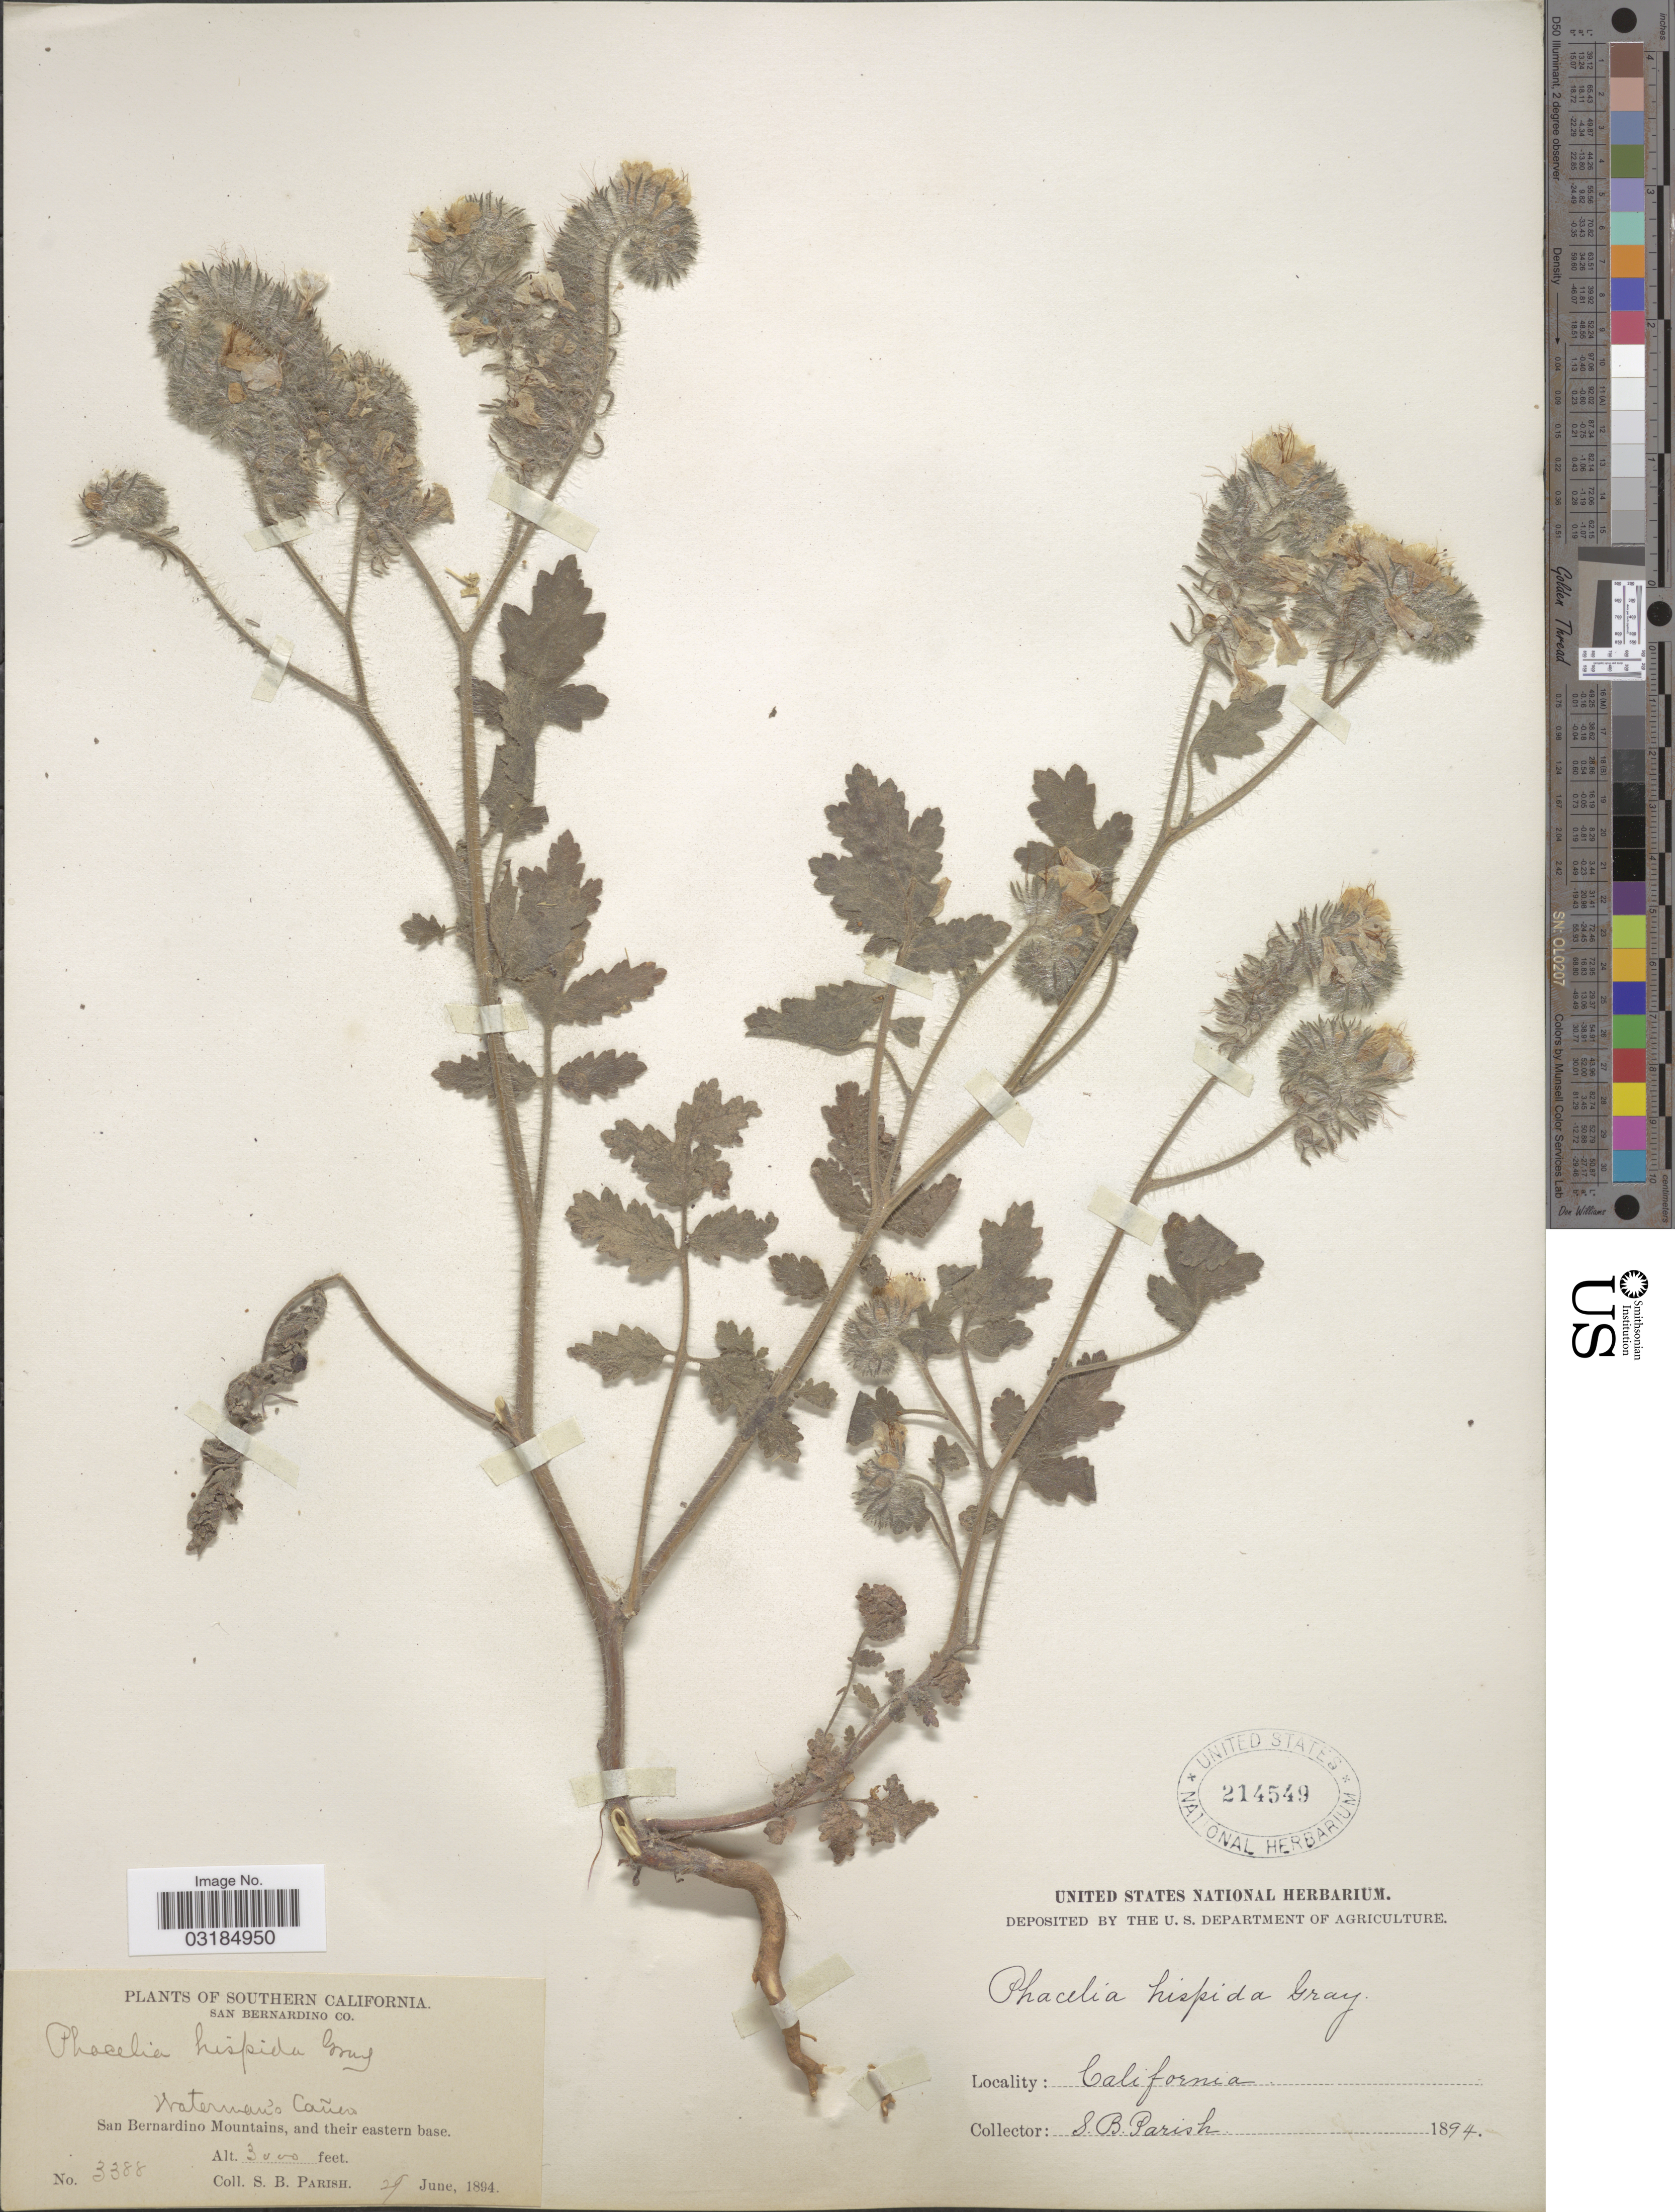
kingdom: Plantae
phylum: Tracheophyta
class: Magnoliopsida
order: Boraginales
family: Hydrophyllaceae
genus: Phacelia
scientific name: Phacelia cicutaria var. hispida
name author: (A. Gray) J.T. Howell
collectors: S. B. Parish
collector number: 3388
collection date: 1894-06-29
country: United States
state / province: California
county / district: San Bernardino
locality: Southern California. San Bernardino Co. Waterman's Cañon. San Bernardino Mountains, and their eastern base.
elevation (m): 914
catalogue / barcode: US 214549